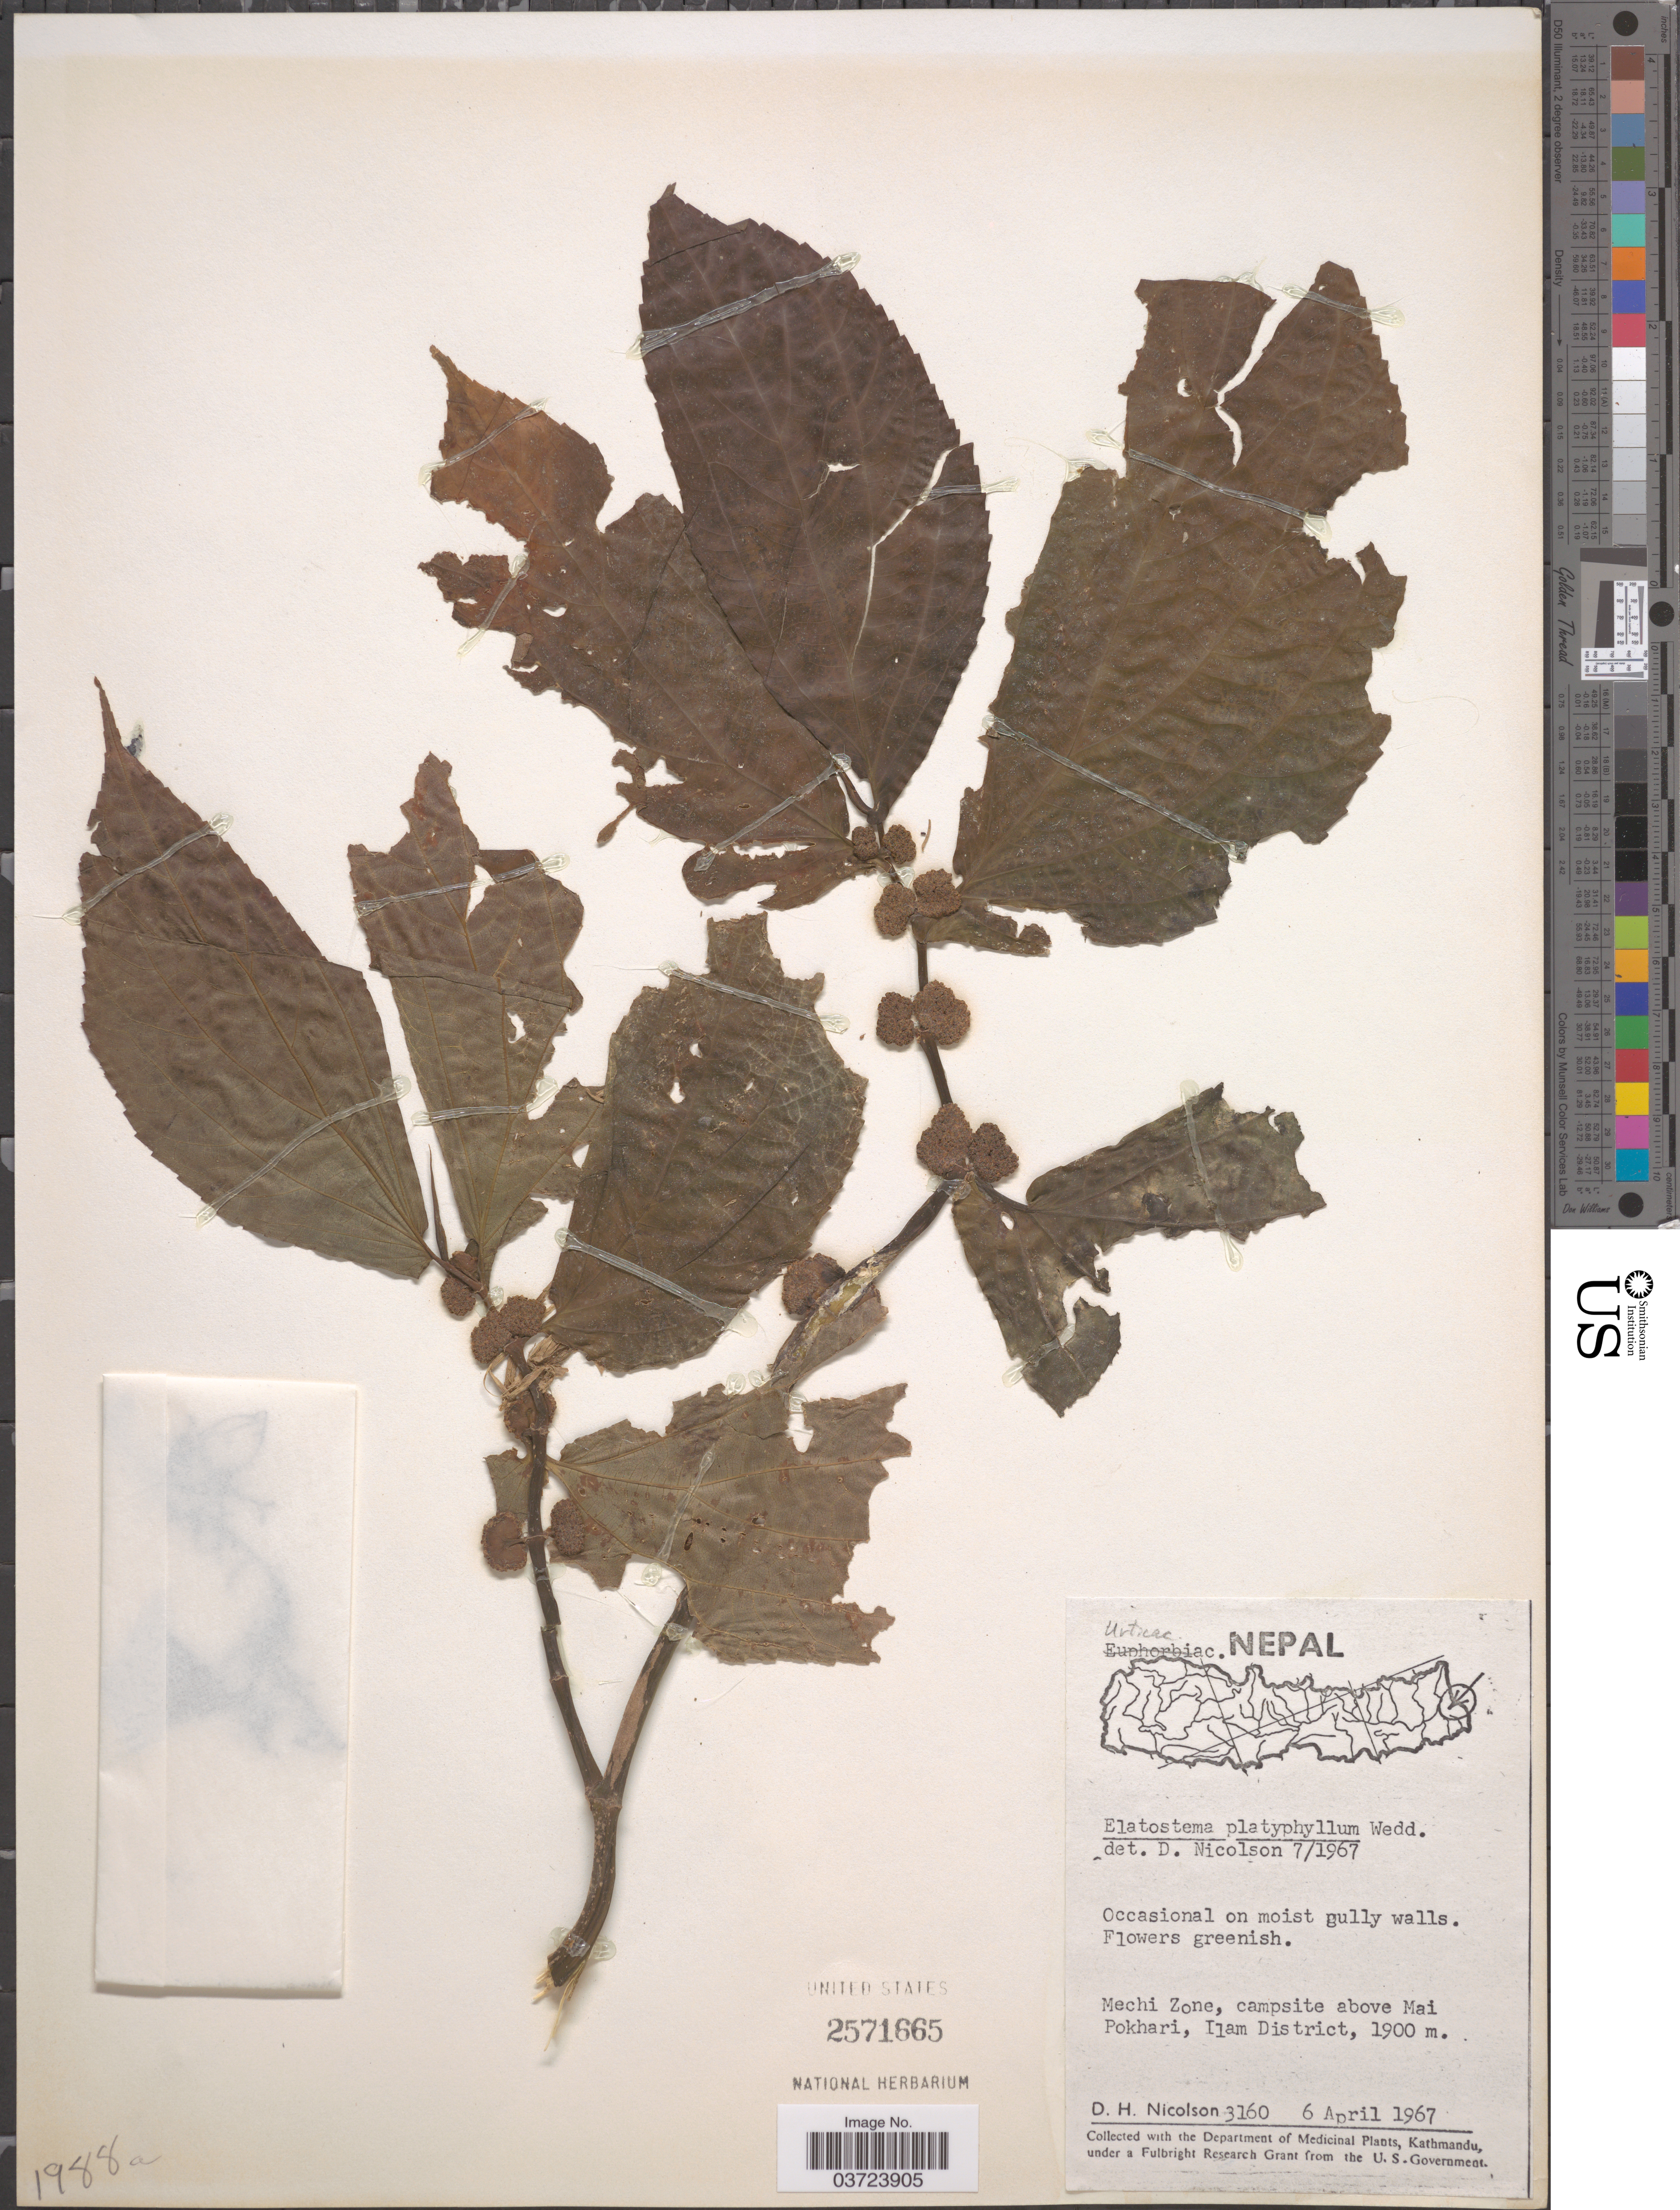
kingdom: Plantae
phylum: Tracheophyta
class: Magnoliopsida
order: Rosales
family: Urticaceae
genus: Elatostema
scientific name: Elatostema platyphyllum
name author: Wedd.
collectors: D. H. Nicolson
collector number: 3160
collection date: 1967-04-06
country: Iran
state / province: Ilam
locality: Mechi Zone, campsite above Mai Pokhari, Ilam District.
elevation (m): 1900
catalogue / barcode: US 2571665